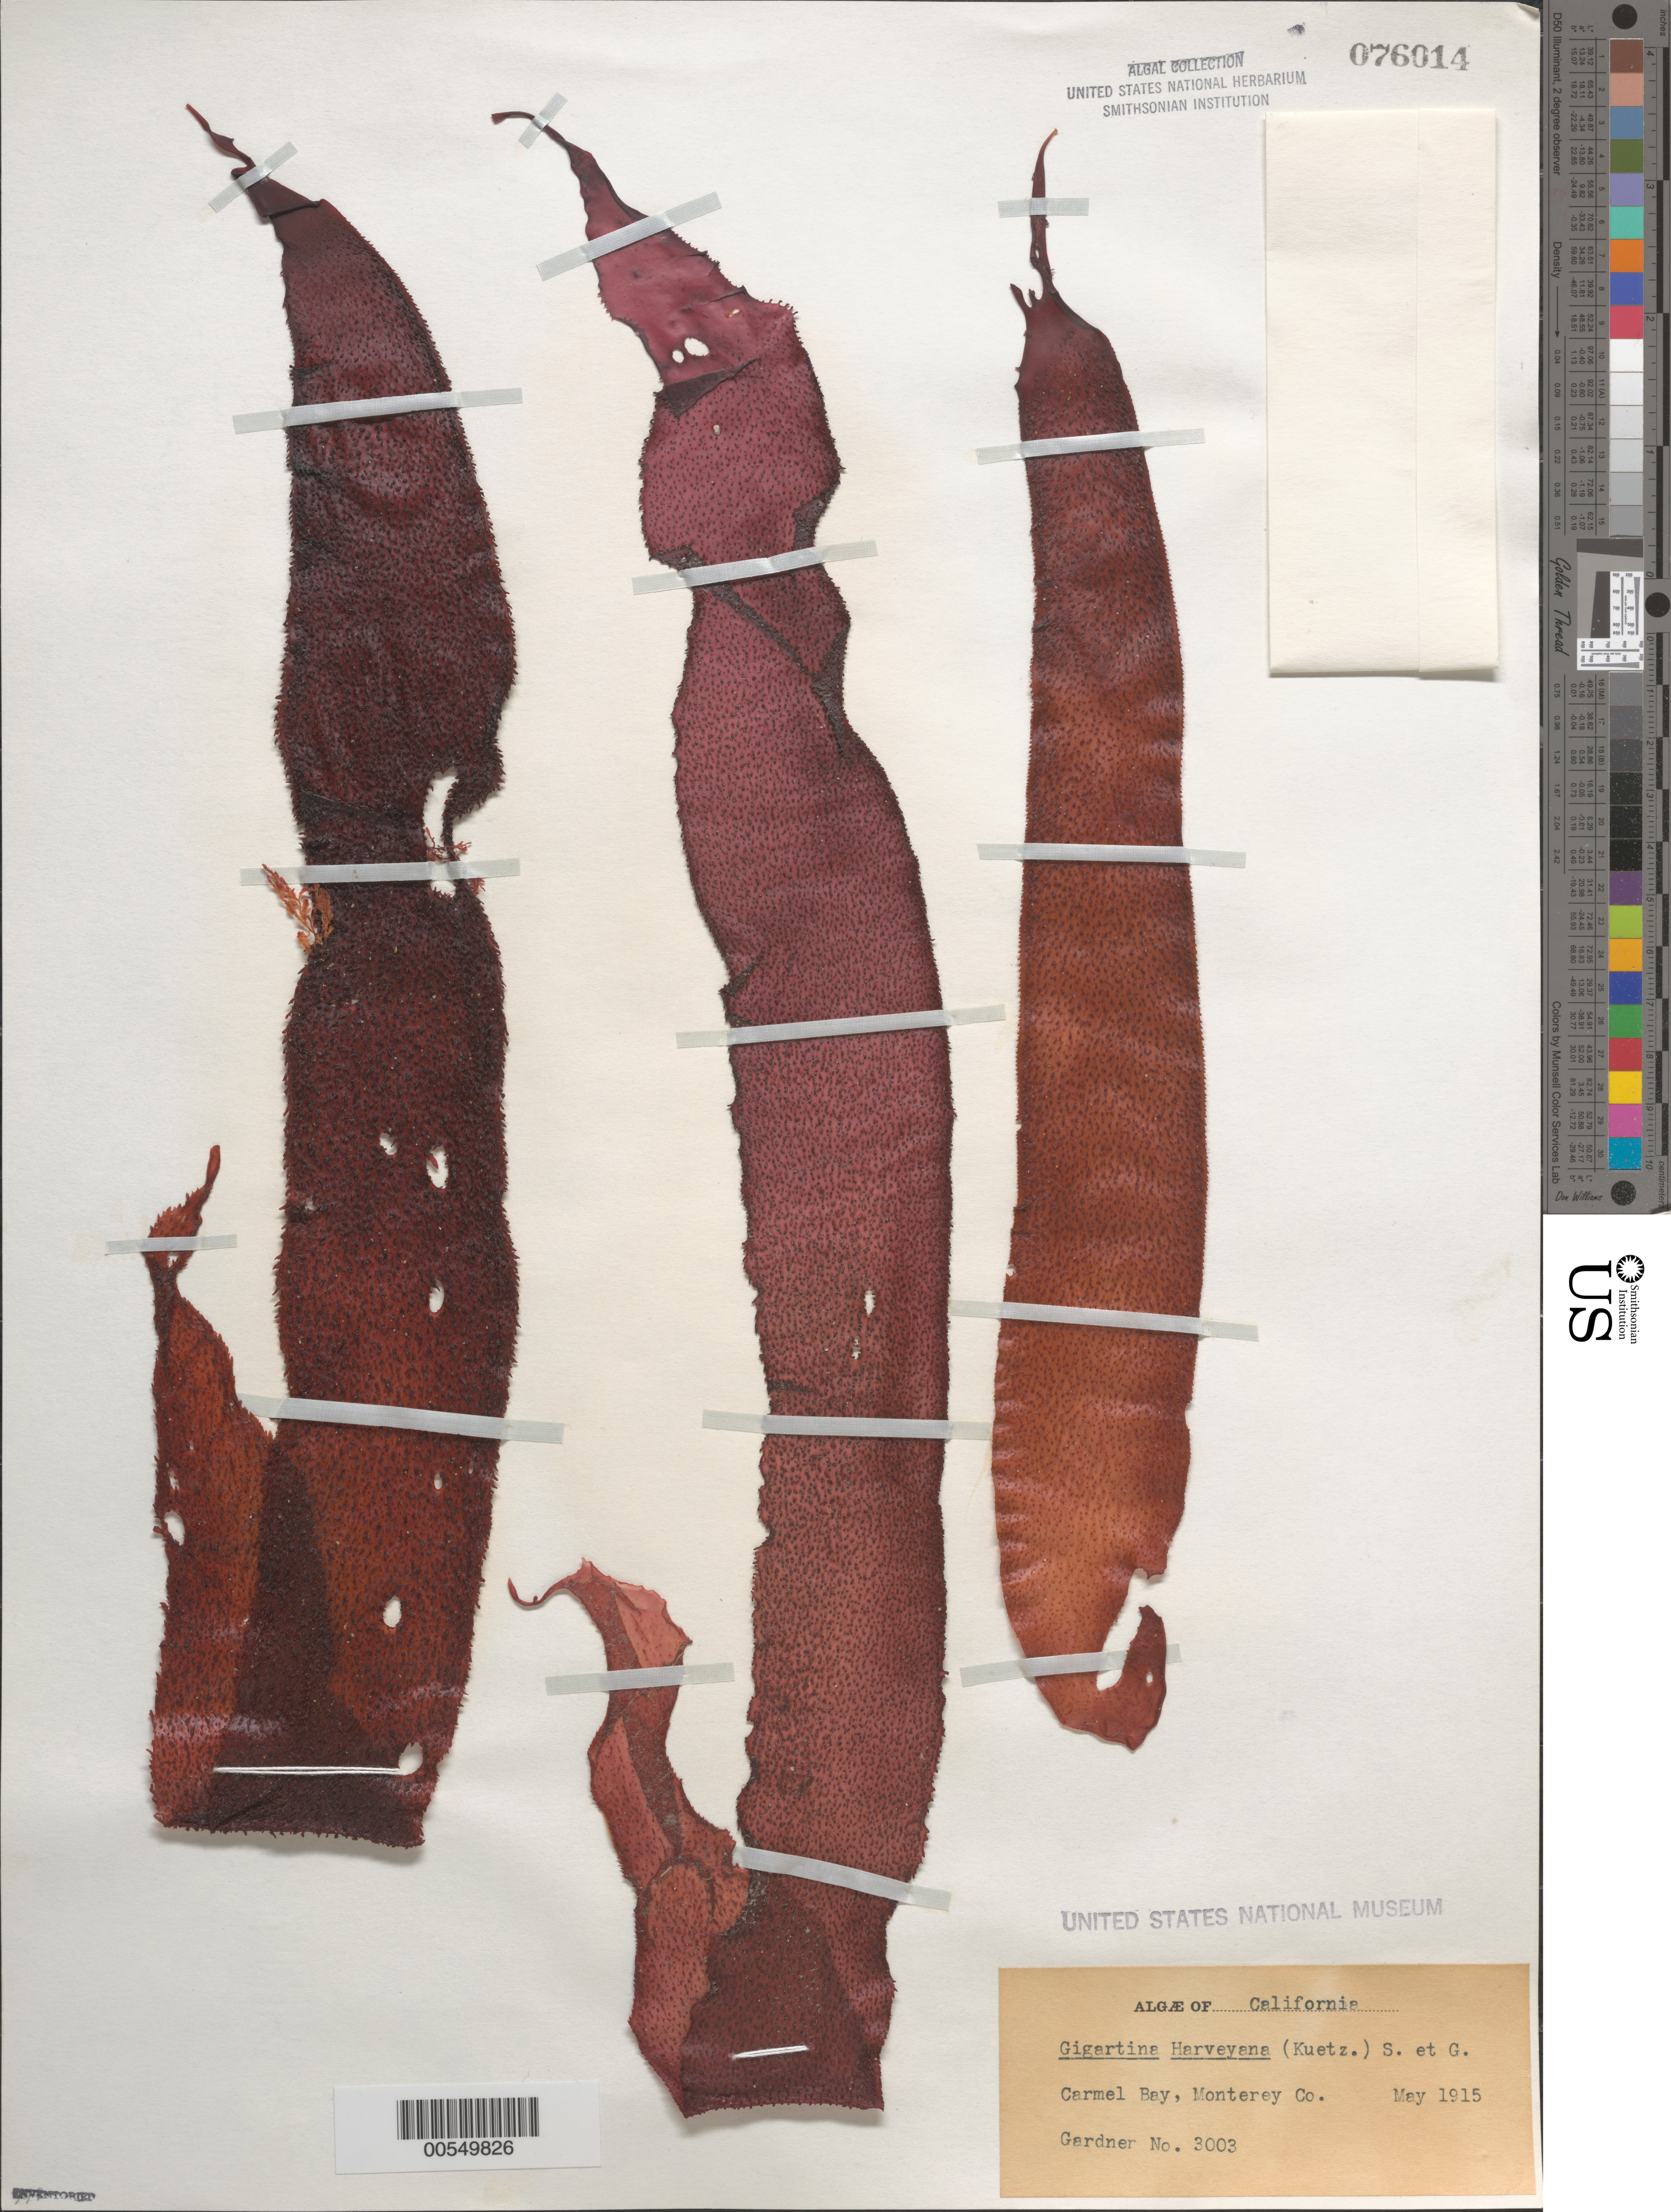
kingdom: Plantae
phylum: Rhodophyta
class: Florideophyceae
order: Gigartinales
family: Gigartinaceae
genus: Chondracanthus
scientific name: Chondracanthus harveyanus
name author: (Kütz.) Guiry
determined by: Algae name updating Project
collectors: N. Gardner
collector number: NLG 3003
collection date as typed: May 1915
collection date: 1915-05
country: United States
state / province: California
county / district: Monterey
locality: Carmel Bay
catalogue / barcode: US 76014